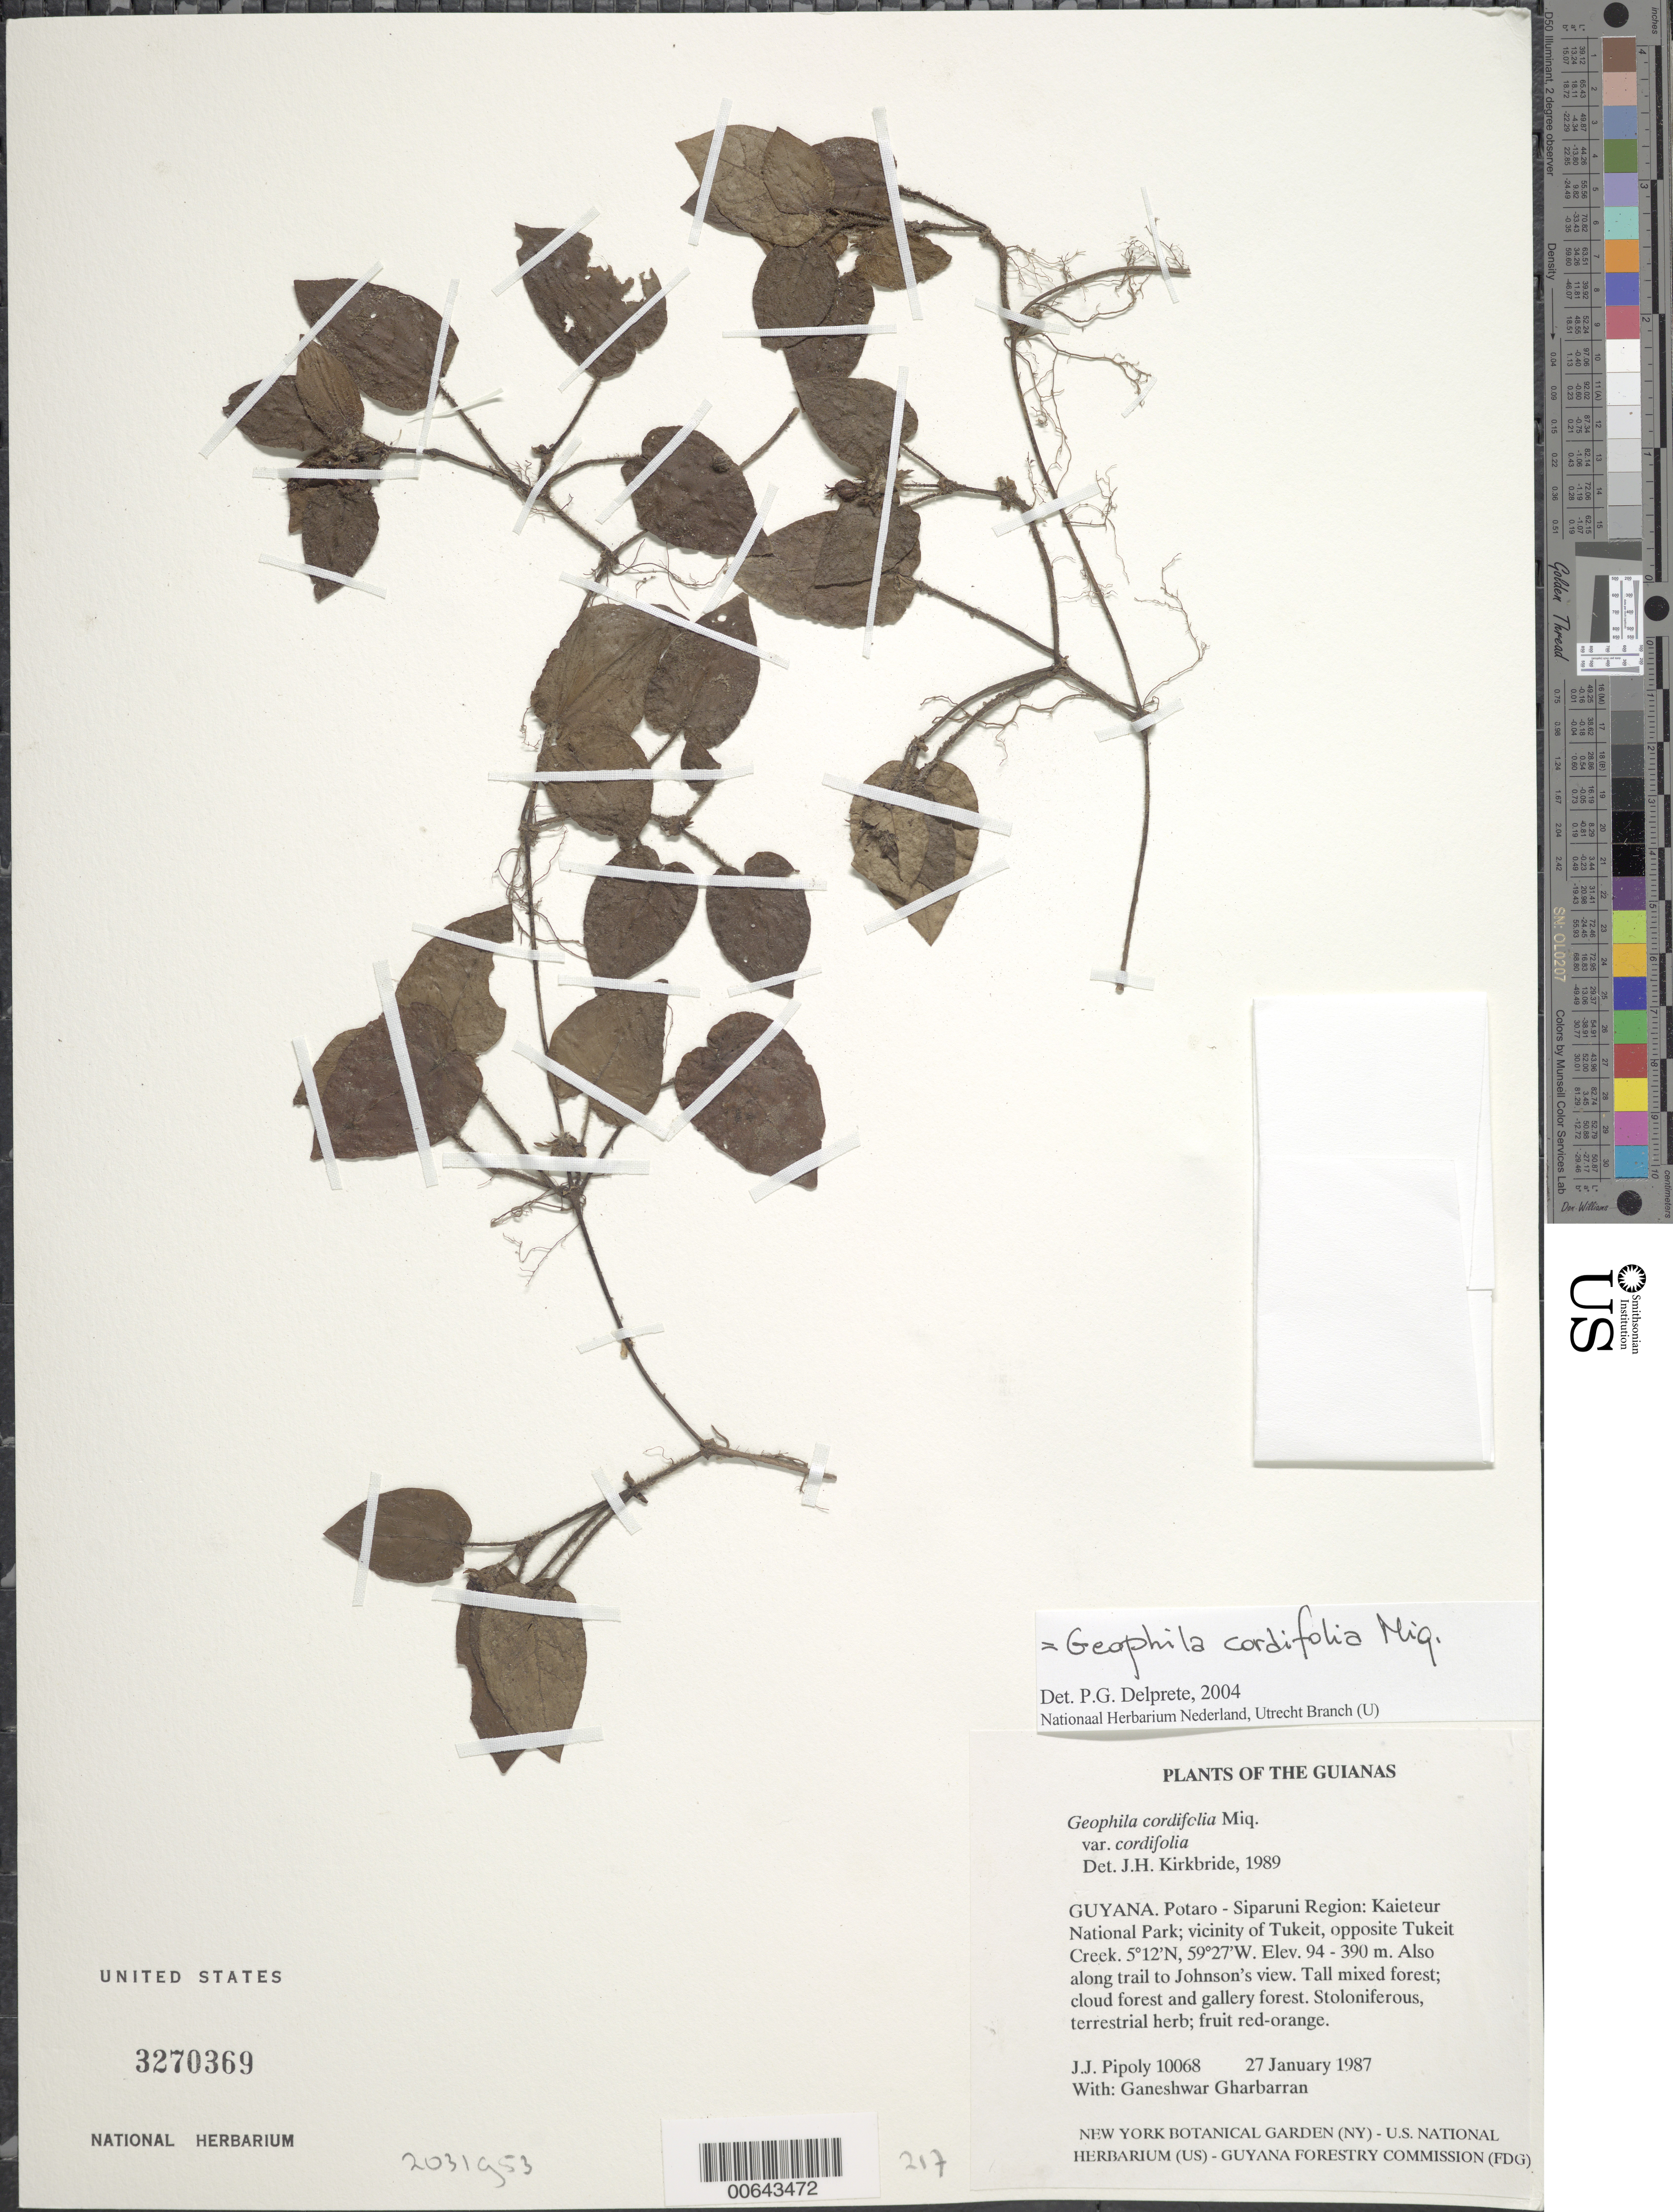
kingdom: Plantae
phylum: Tracheophyta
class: Magnoliopsida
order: Gentianales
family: Rubiaceae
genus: Geophila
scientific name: Geophila cordifolia var. cordifolia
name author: Miq.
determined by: Delprete, P. G., Herb. de Guyane Cay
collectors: J. J. Pipoly & G. Gharbarran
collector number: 10068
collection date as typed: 27 January 1987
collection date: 1987-01-27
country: Guyana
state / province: Potaro-Siparuni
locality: Kaieteur National Park; vicinity of Tukeit, opposite Tukeit Cr. Also along trail to Johnson's View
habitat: Tall mixed forest; cloud forest and gallery forest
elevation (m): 94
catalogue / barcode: US 3270369